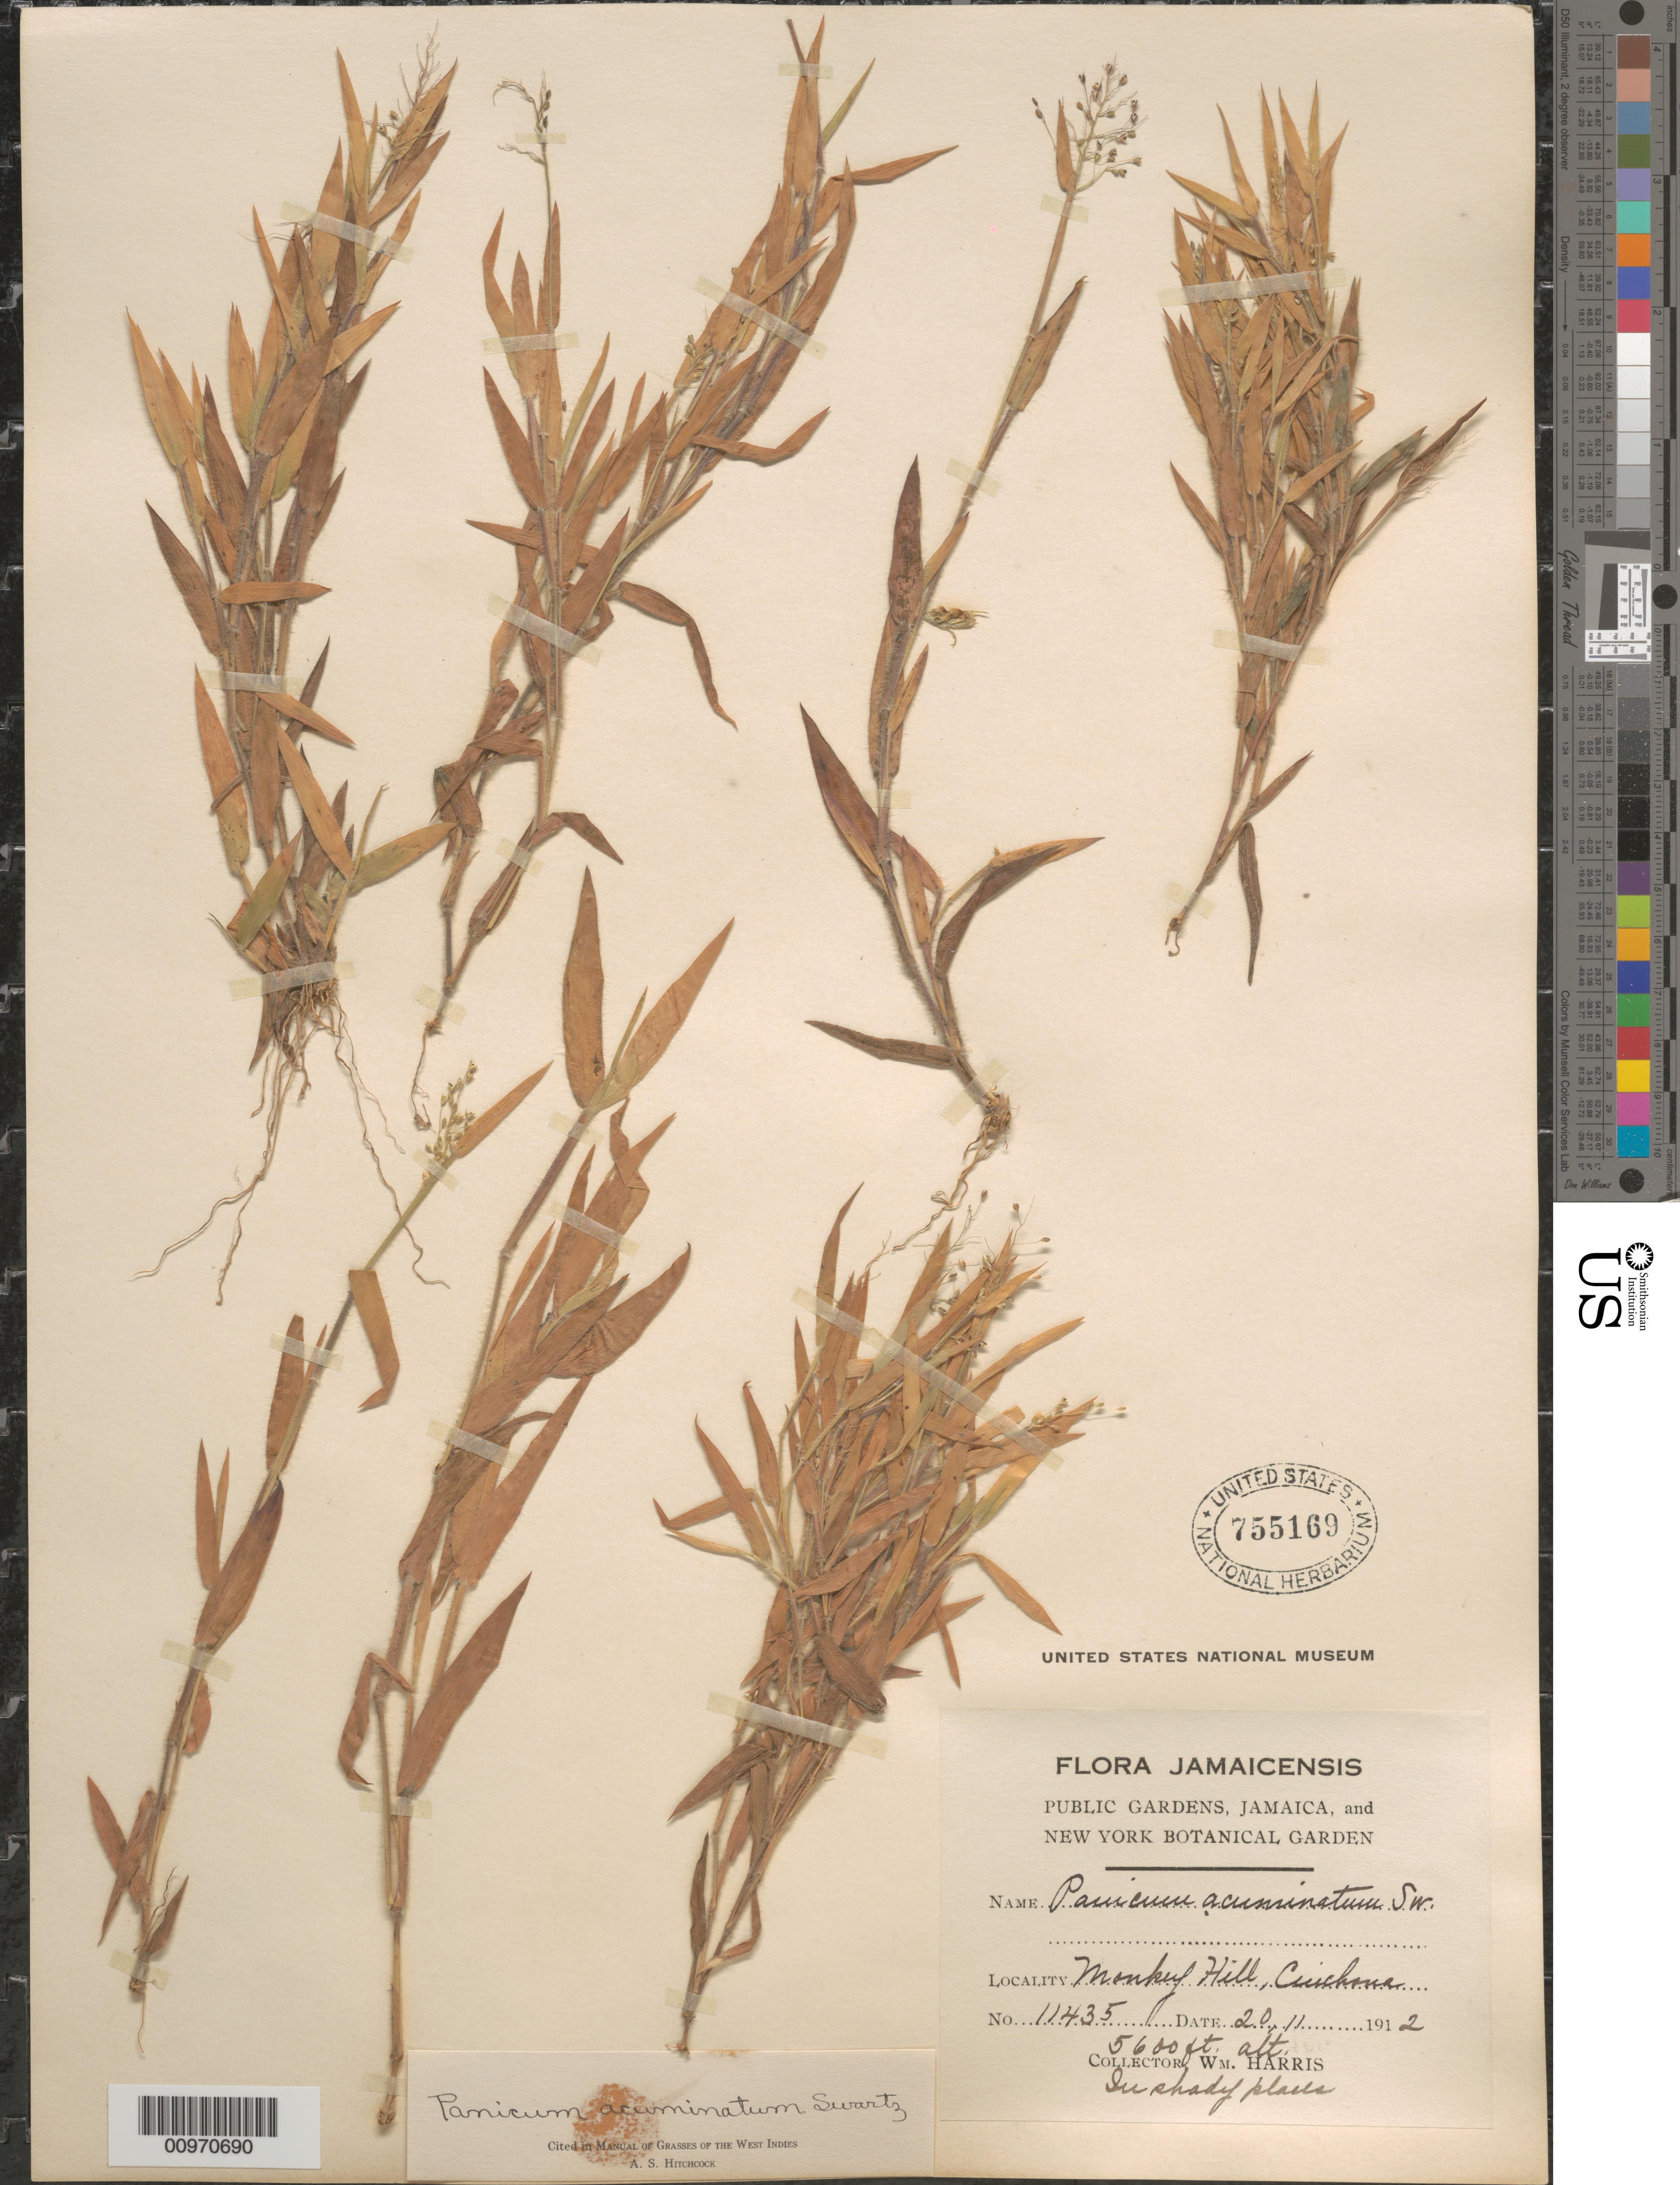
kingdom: Plantae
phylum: Tracheophyta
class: Liliopsida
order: Poales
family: Poaceae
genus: Panicum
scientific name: Panicum acuminatum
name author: Sw.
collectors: W. H. Harris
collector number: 11435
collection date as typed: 20 Nov 1912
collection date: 1912-11-20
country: Jamaica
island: Jamaica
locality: Cinchona, Monkey Hill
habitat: In shady places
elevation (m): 1707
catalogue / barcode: US 755169